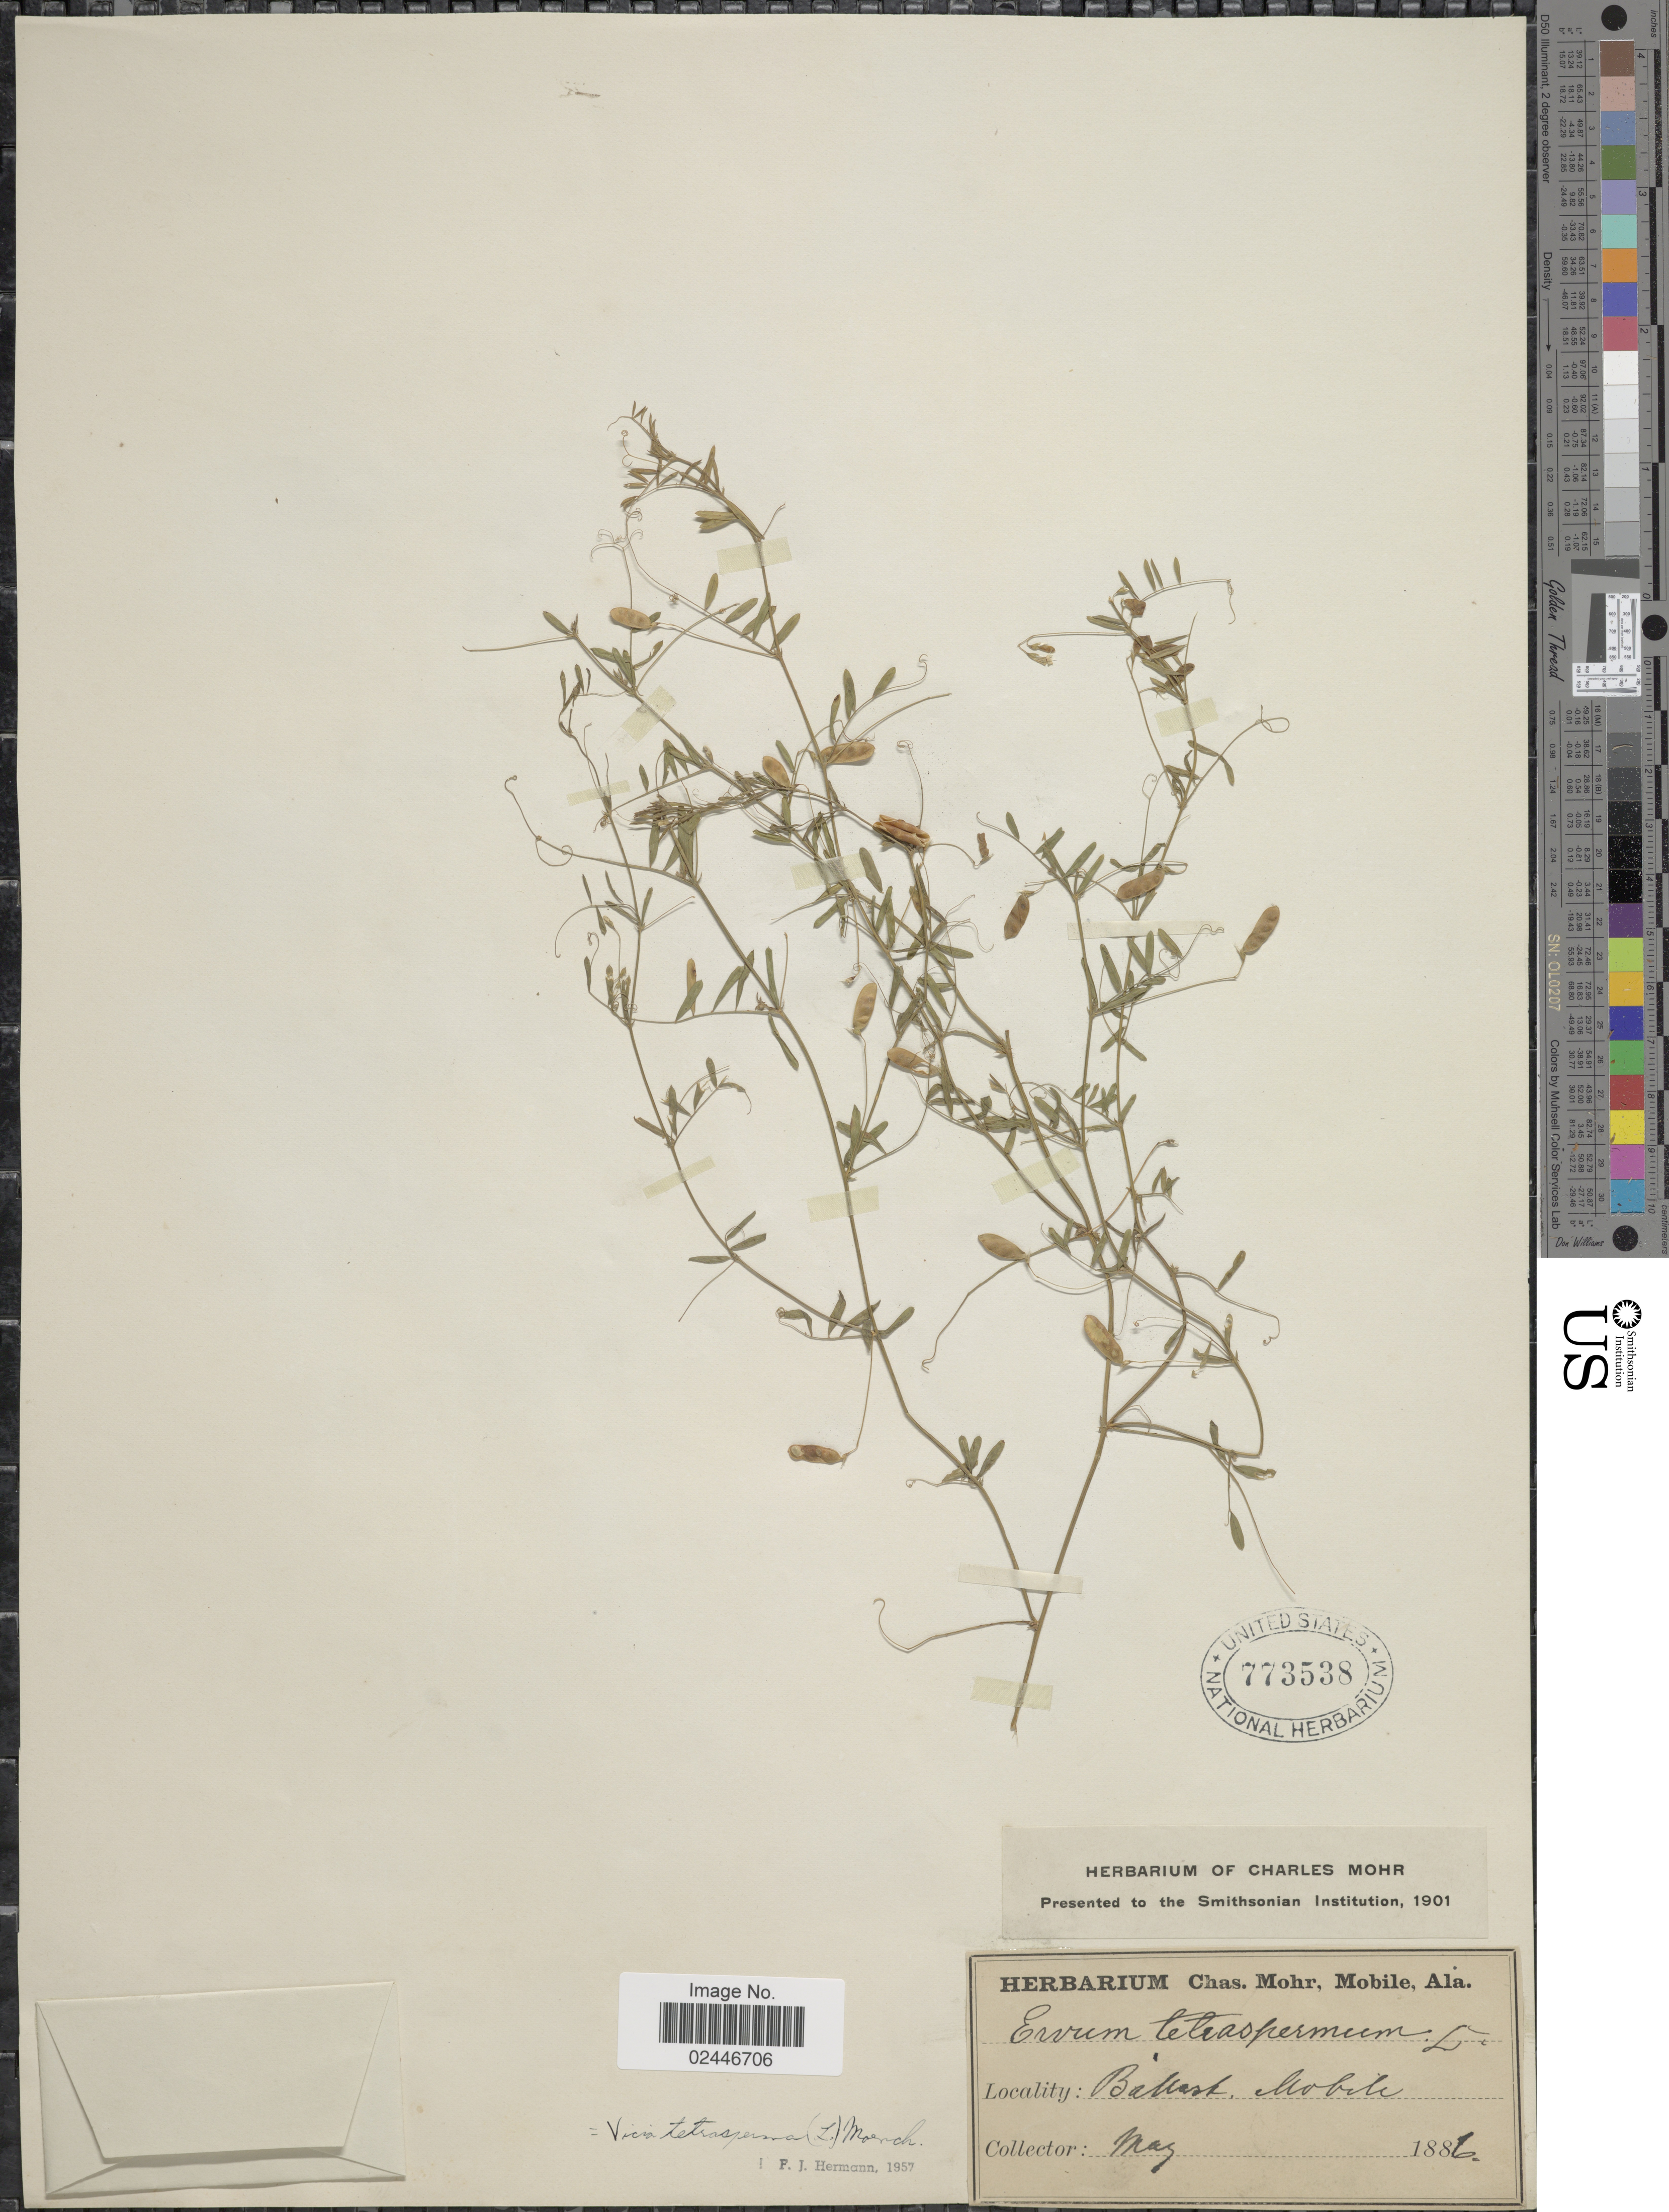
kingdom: Plantae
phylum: Tracheophyta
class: Magnoliopsida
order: Fabales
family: Fabaceae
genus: Vicia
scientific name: Vicia tetrasperma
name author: (L.) Schreb.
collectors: ex herb. Charles Mohr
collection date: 1886-05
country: United States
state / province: Alabama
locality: Ballast, Mobile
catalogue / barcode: US 773538